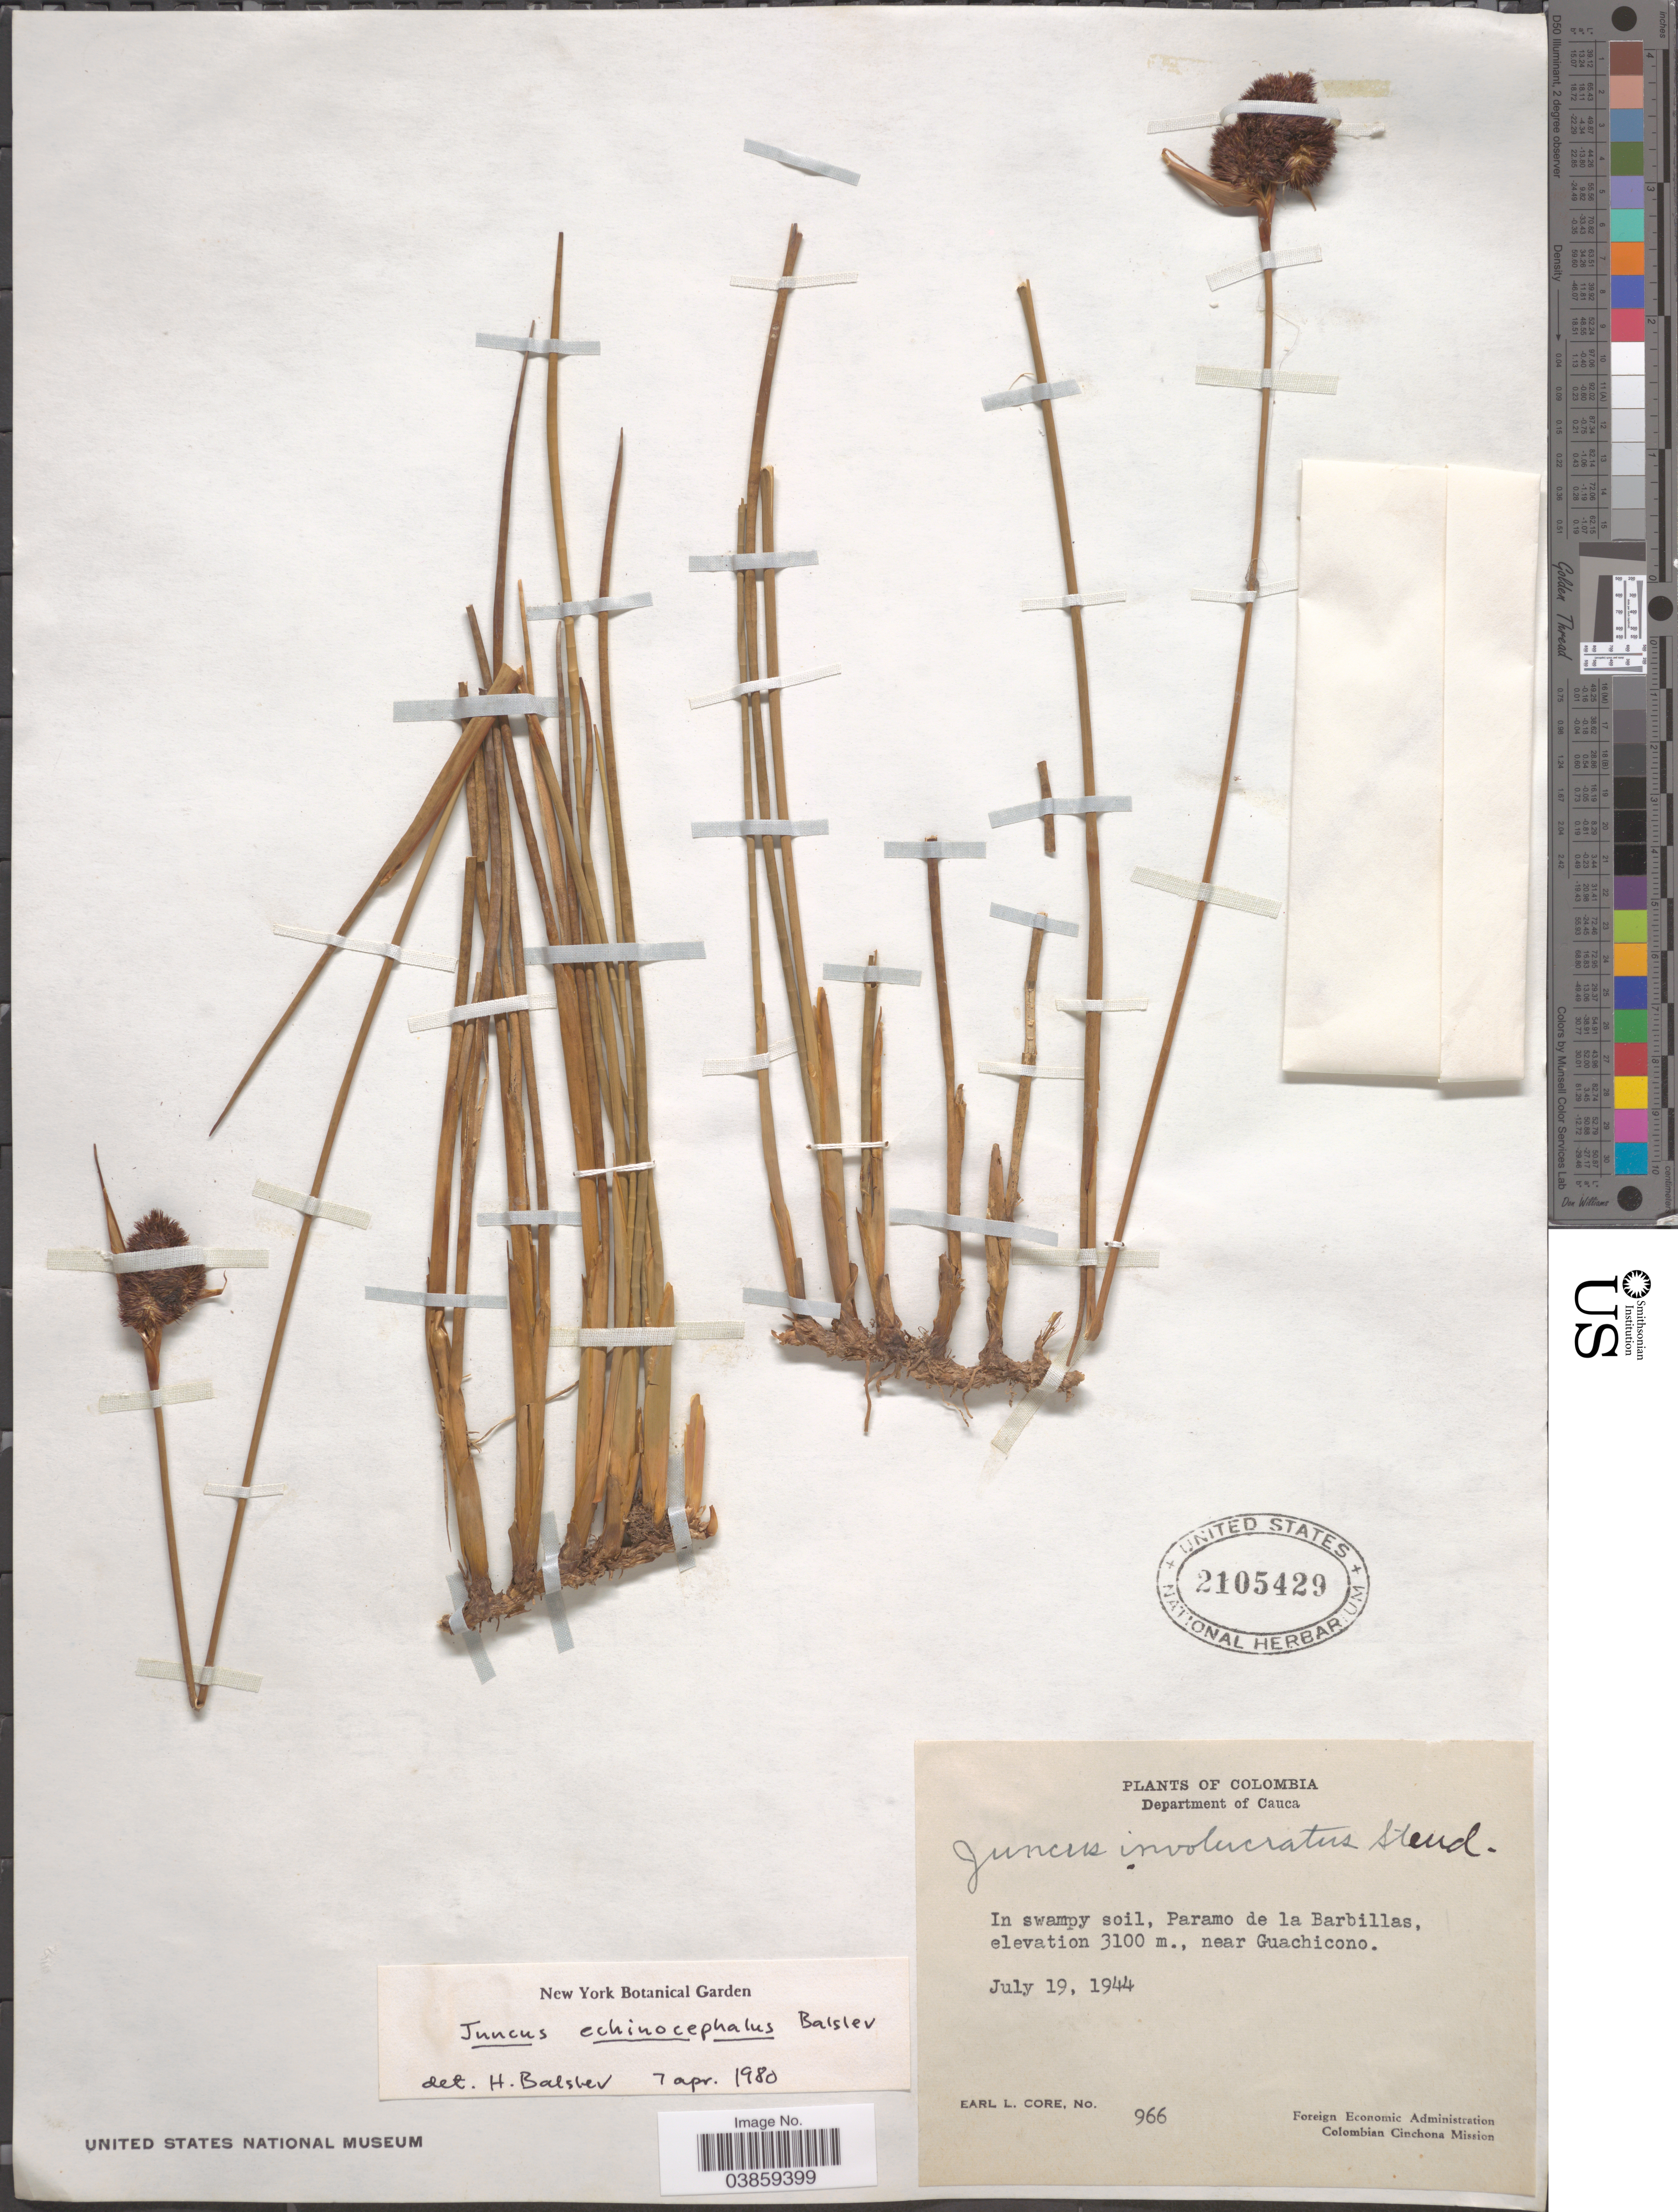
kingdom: Plantae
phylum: Tracheophyta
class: Liliopsida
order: Poales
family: Juncaceae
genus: Juncus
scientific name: Juncus echinocephalus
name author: Balslev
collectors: E. L. Core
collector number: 966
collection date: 1944-07-19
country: Colombia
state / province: Cauca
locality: Department of Cauca. In swampy soil, Paramo de la Barbillas, near Guachicono.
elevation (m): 3100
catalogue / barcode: US 2105429